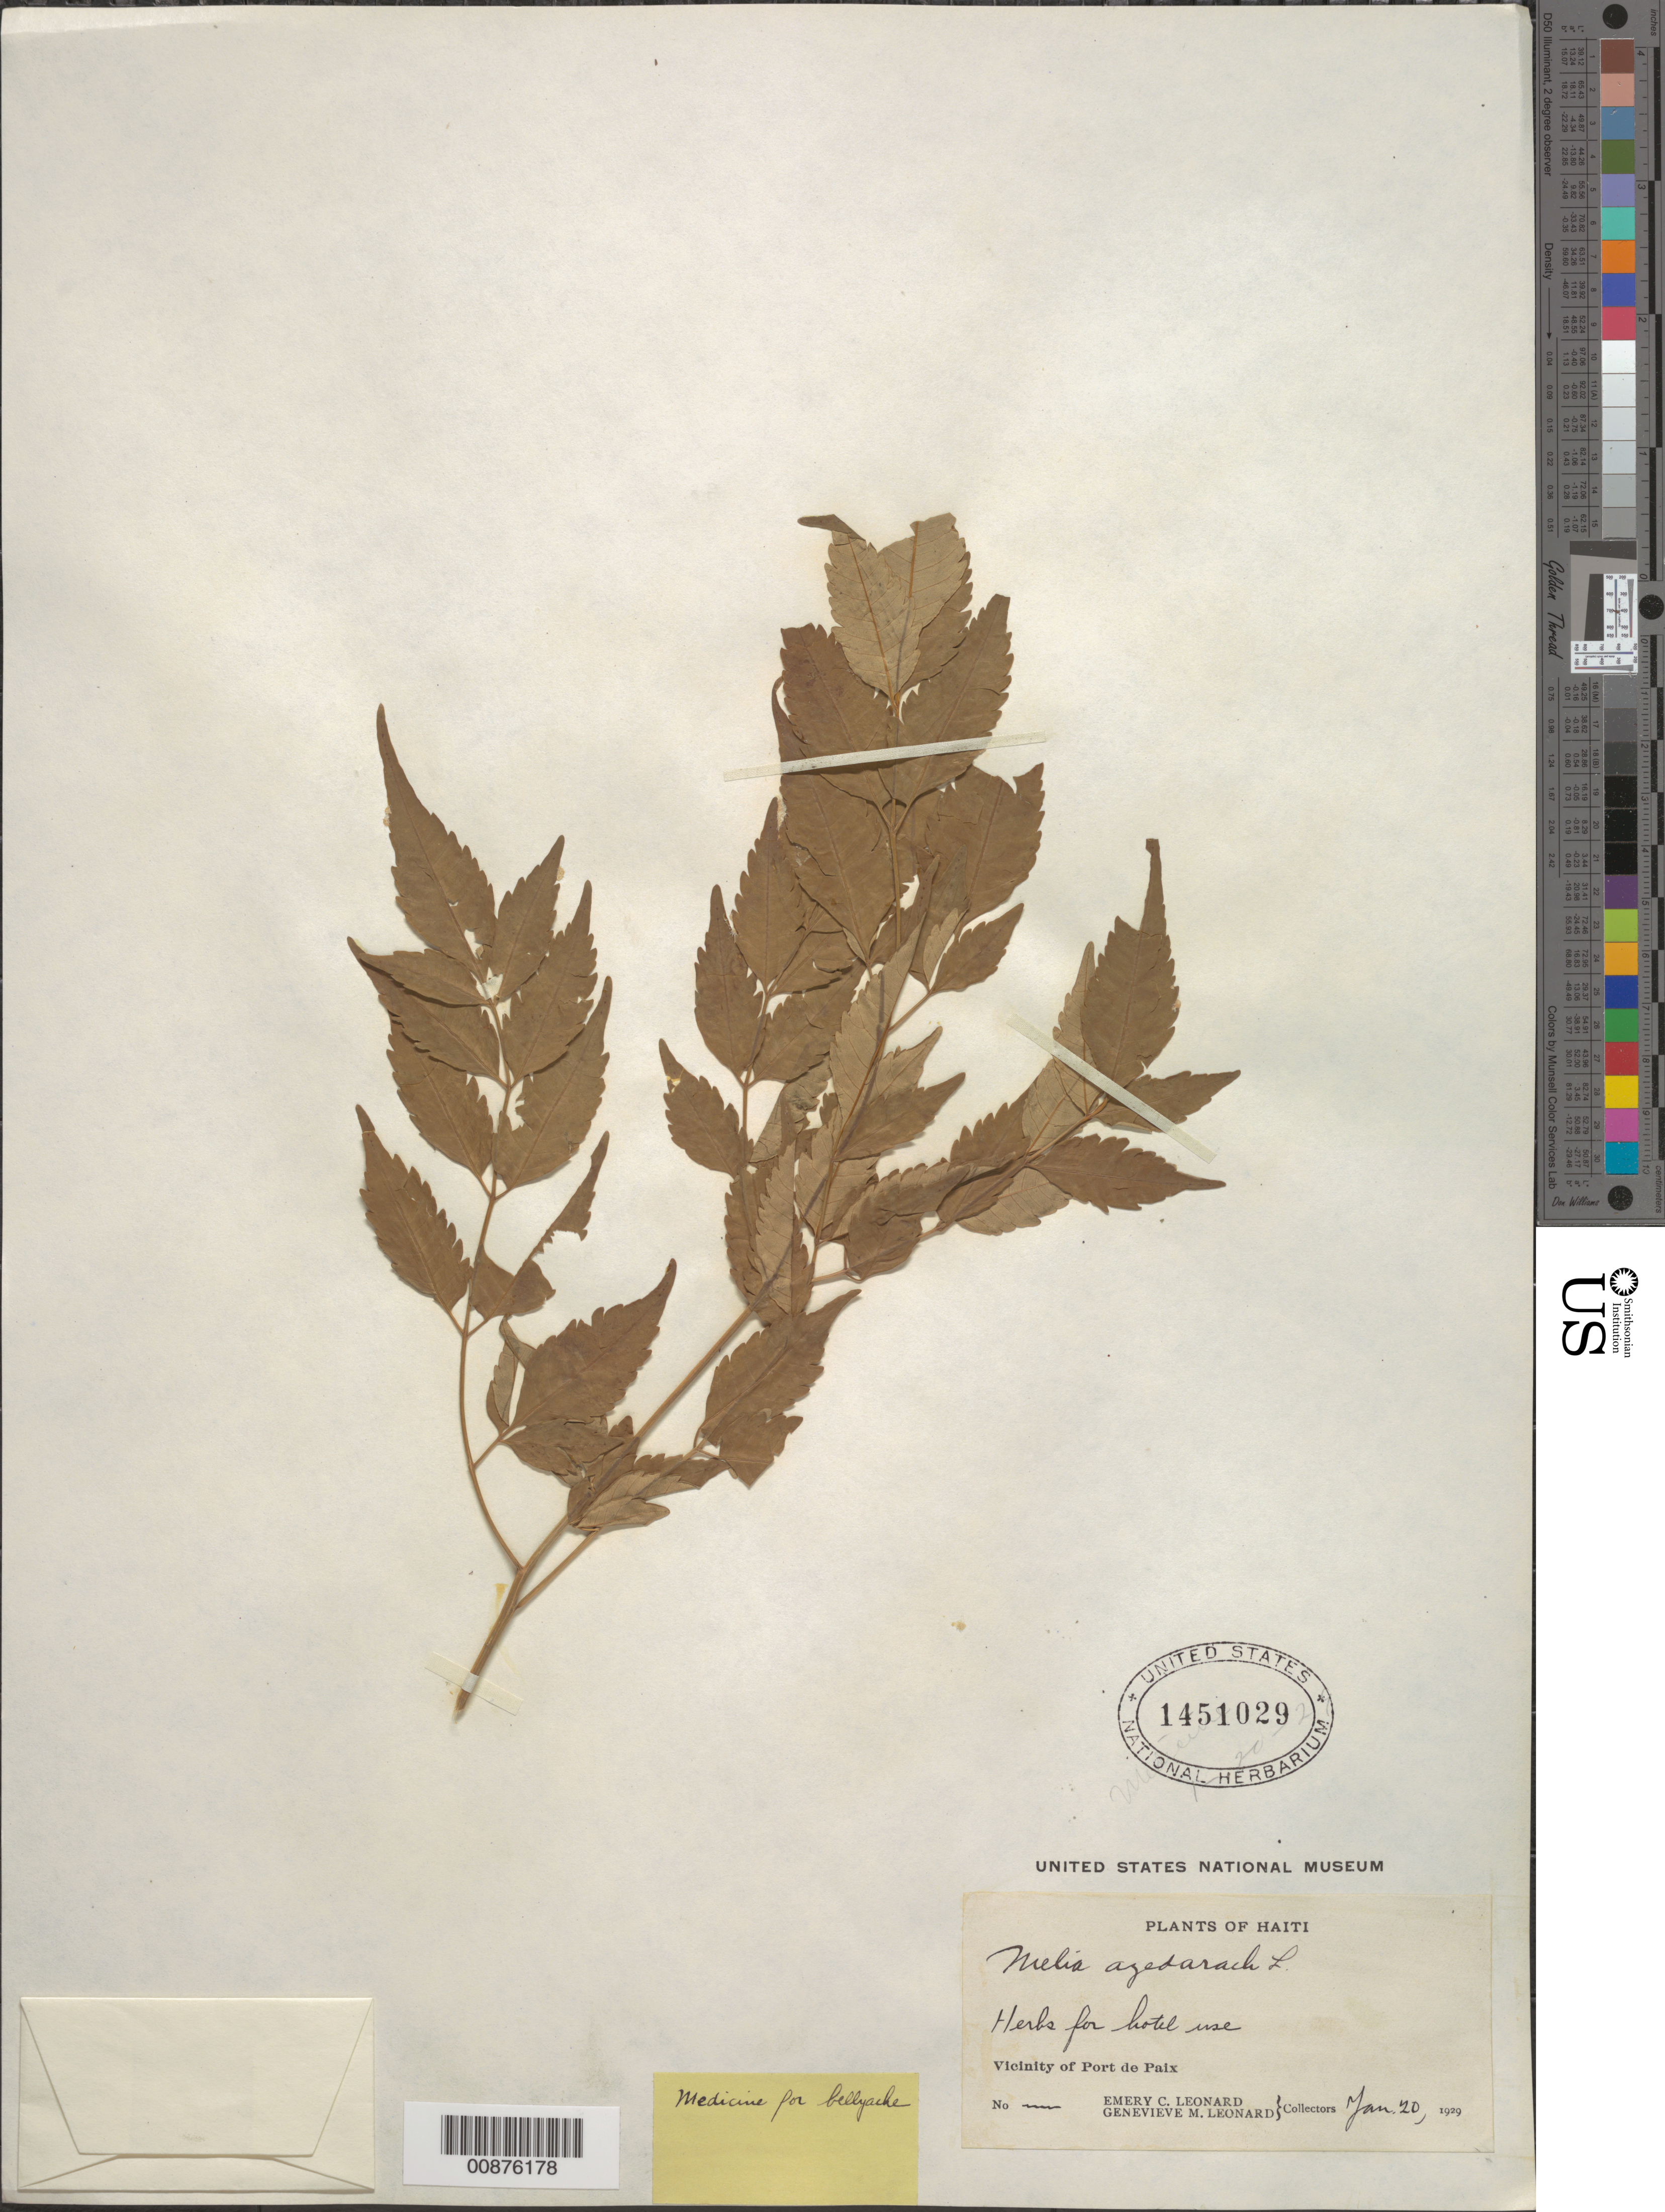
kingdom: Plantae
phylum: Tracheophyta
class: Magnoliopsida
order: Sapindales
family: Meliaceae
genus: Melia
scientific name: Melia azedarach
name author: L.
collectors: E. C. Leonard & G. M. Leonard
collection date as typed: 20 Jan 1929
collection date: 1929-01-20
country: Haiti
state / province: Nord-Ouest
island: Hispaniola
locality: Vicinity of Port de Paix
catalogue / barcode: US 1451029